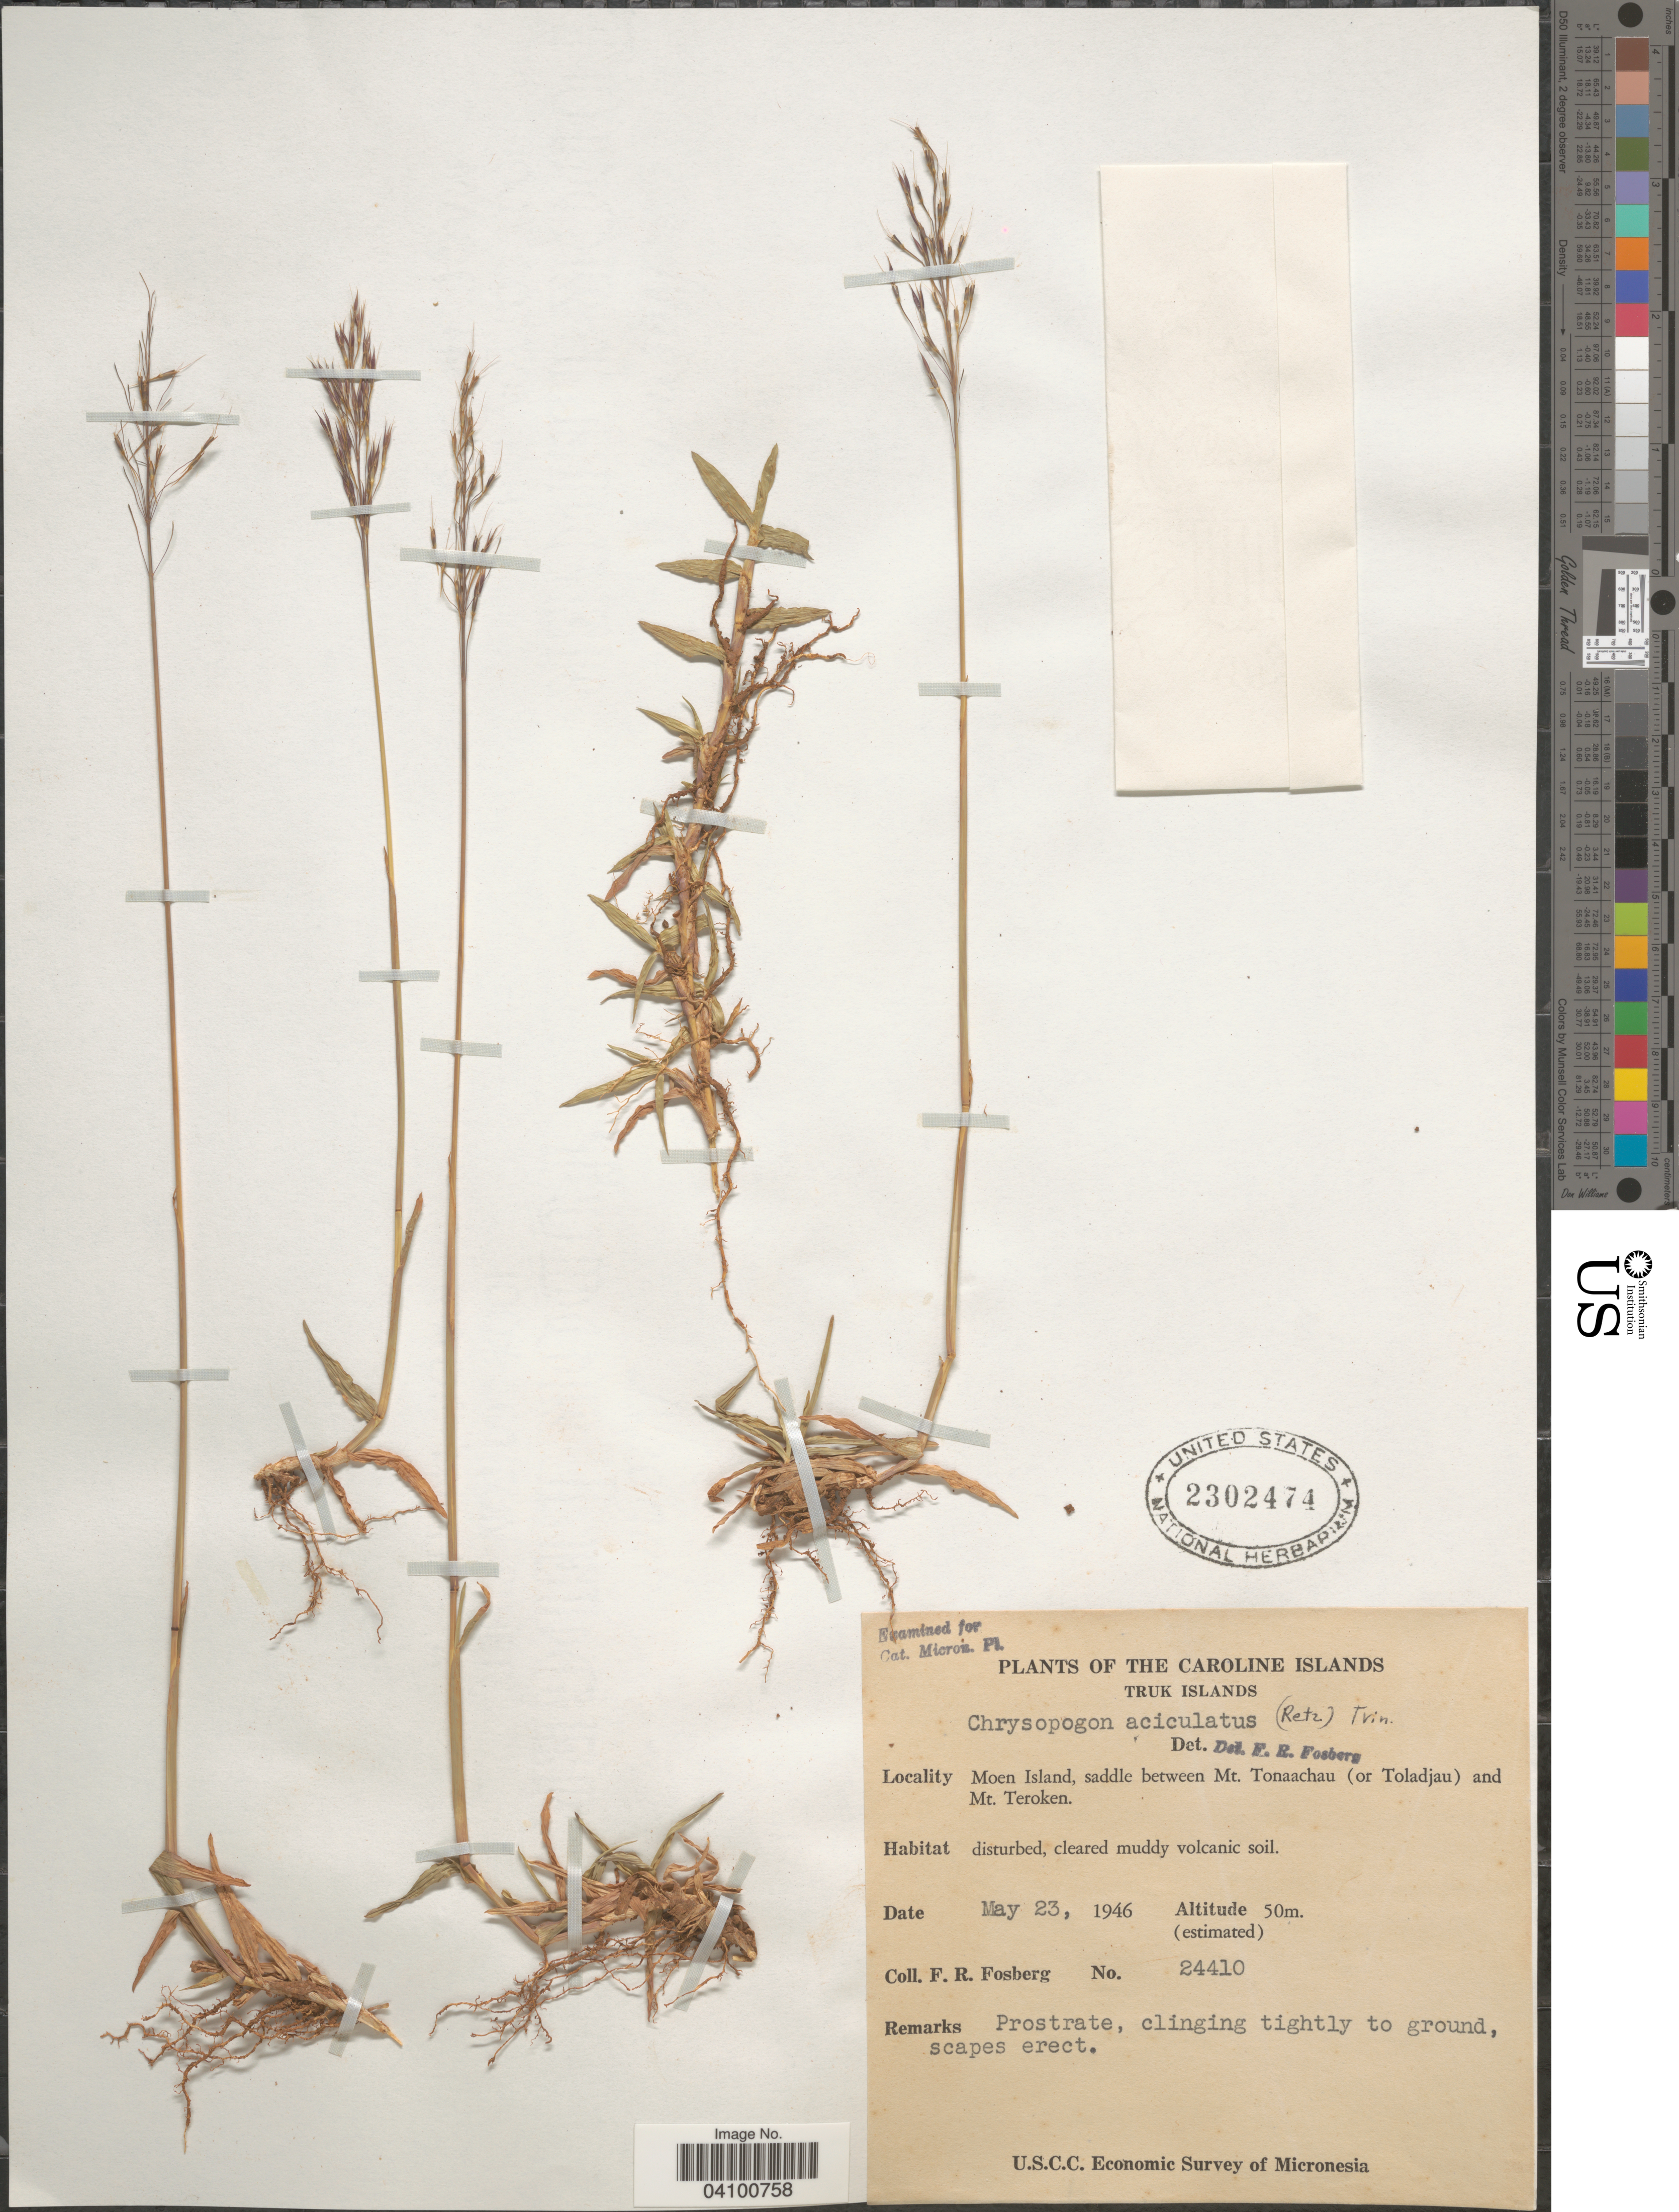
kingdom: Plantae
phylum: Tracheophyta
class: Liliopsida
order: Poales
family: Poaceae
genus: Chrysopogon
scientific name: Chrysopogon aciculatus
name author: (Retz.) Trin.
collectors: F. R. Fosberg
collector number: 24410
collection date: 1946-05-23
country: Micronesia, Federated States of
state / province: Truk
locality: Caroline Islands. Truk Islands. Moen Island, saddle between Mt. Tonaachau (or Toldajau) and Mt. Teroken. U.S.C.C. Economic Survey of Micronesia.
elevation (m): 50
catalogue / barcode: US 2302474